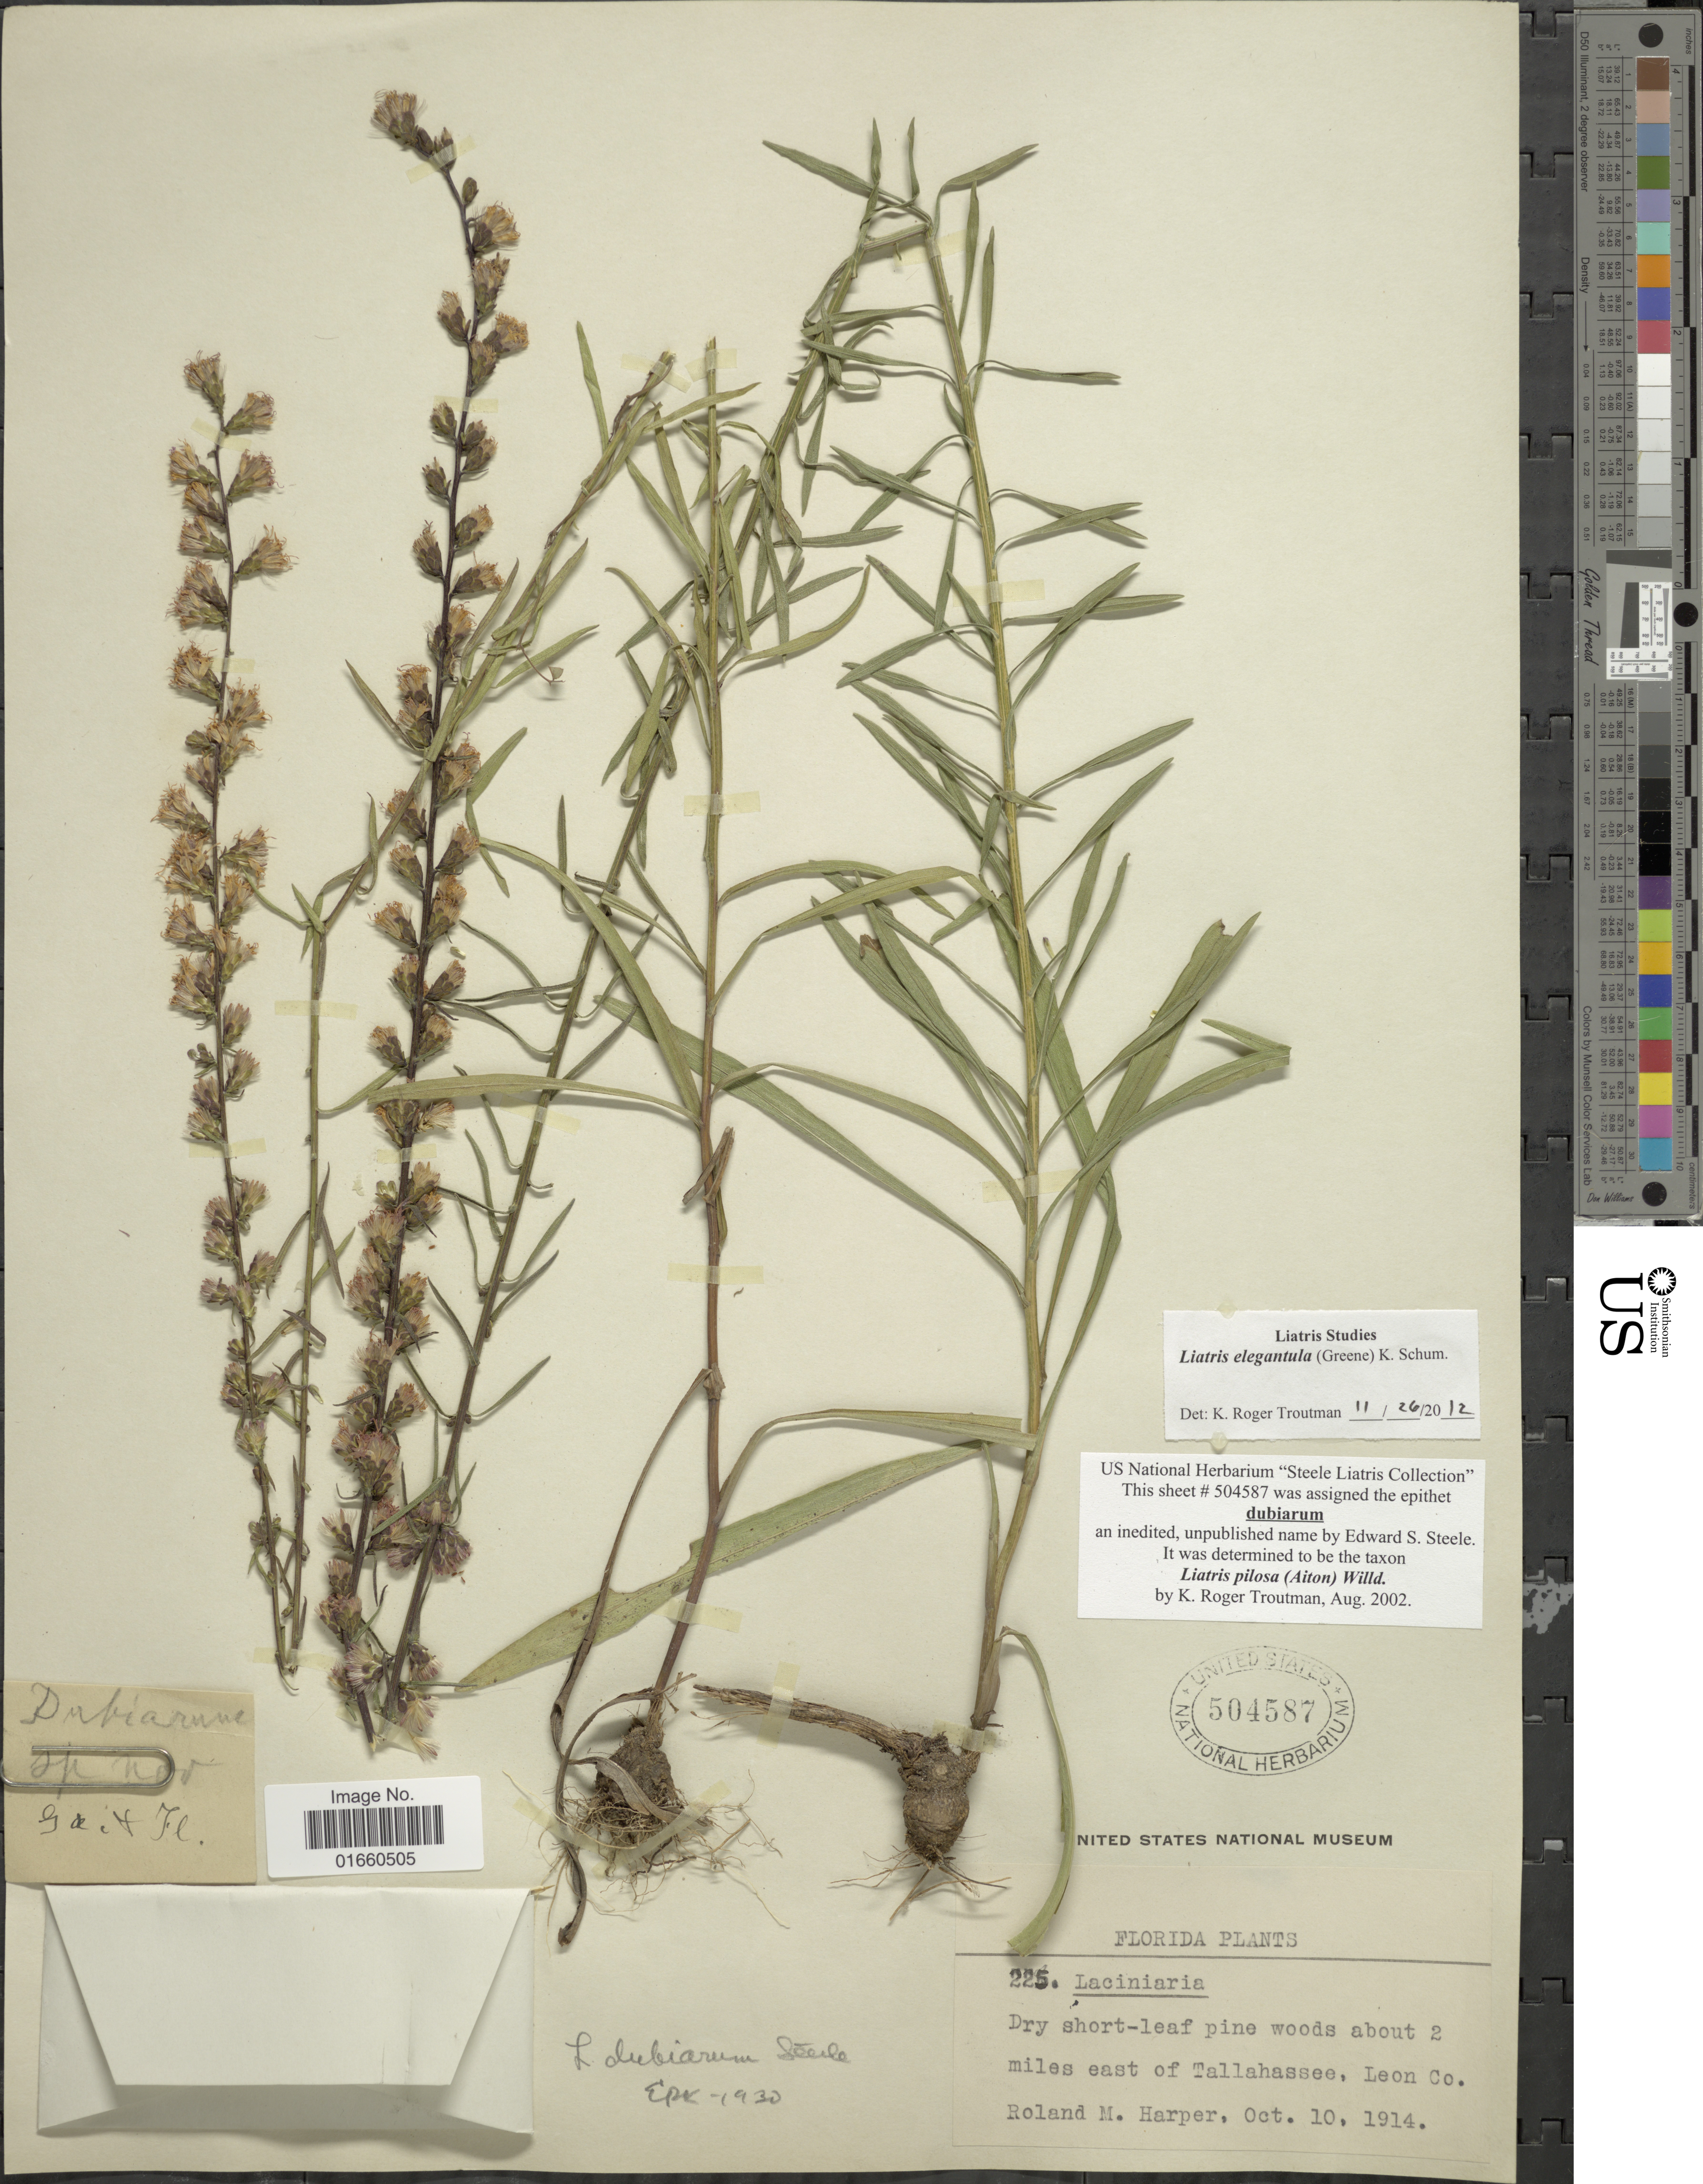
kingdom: Plantae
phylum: Tracheophyta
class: Magnoliopsida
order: Asterales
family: Asteraceae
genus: Liatris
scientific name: Liatris elegantula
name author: (Greene) K. Schum.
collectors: R. M. Harper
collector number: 225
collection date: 1914-10-10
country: United States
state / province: Florida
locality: Dry short leaf pine woods about 2 miles east of Tallahassee, Leon Co.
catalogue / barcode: US 504587